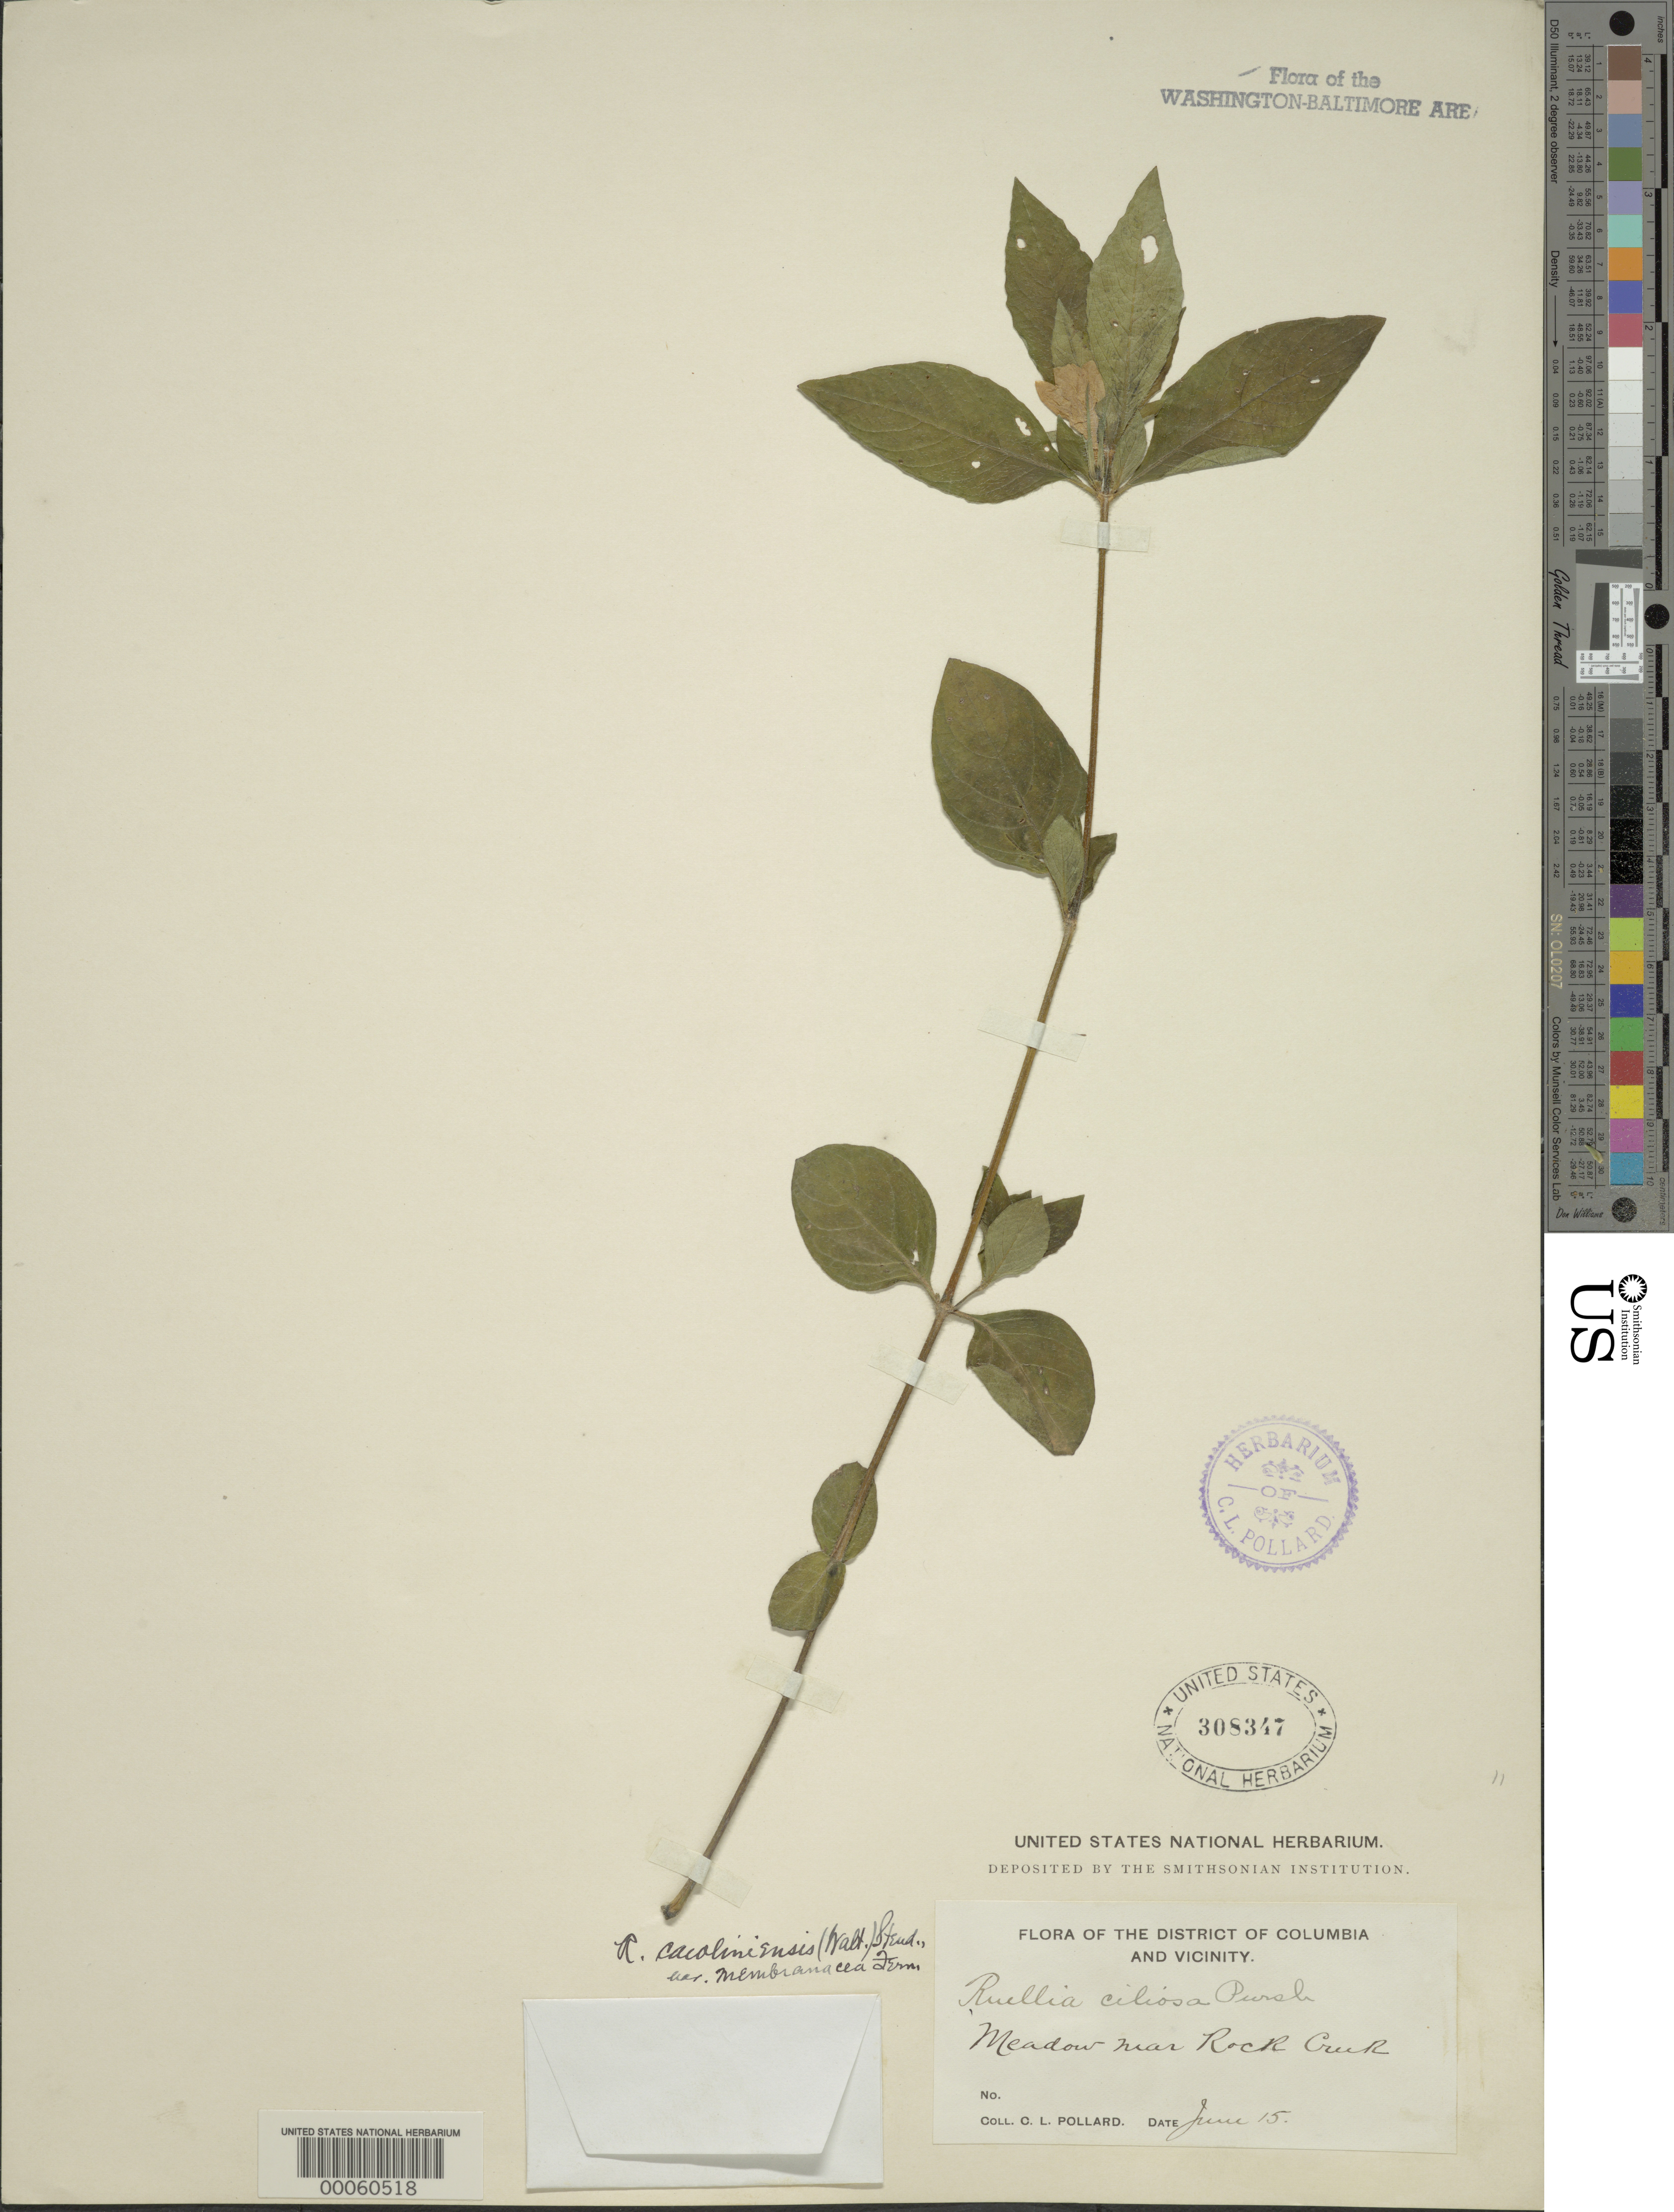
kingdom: Plantae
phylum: Tracheophyta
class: Magnoliopsida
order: Lamiales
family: Acanthaceae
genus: Ruellia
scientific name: Ruellia caroliniensis var. membranacea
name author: Fernald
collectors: C. L. Pollard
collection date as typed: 15 Jun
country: United States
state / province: District of Columbia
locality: Near Rock Creek Rock Creek Park & vicinity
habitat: Meadow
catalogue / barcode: US 308347